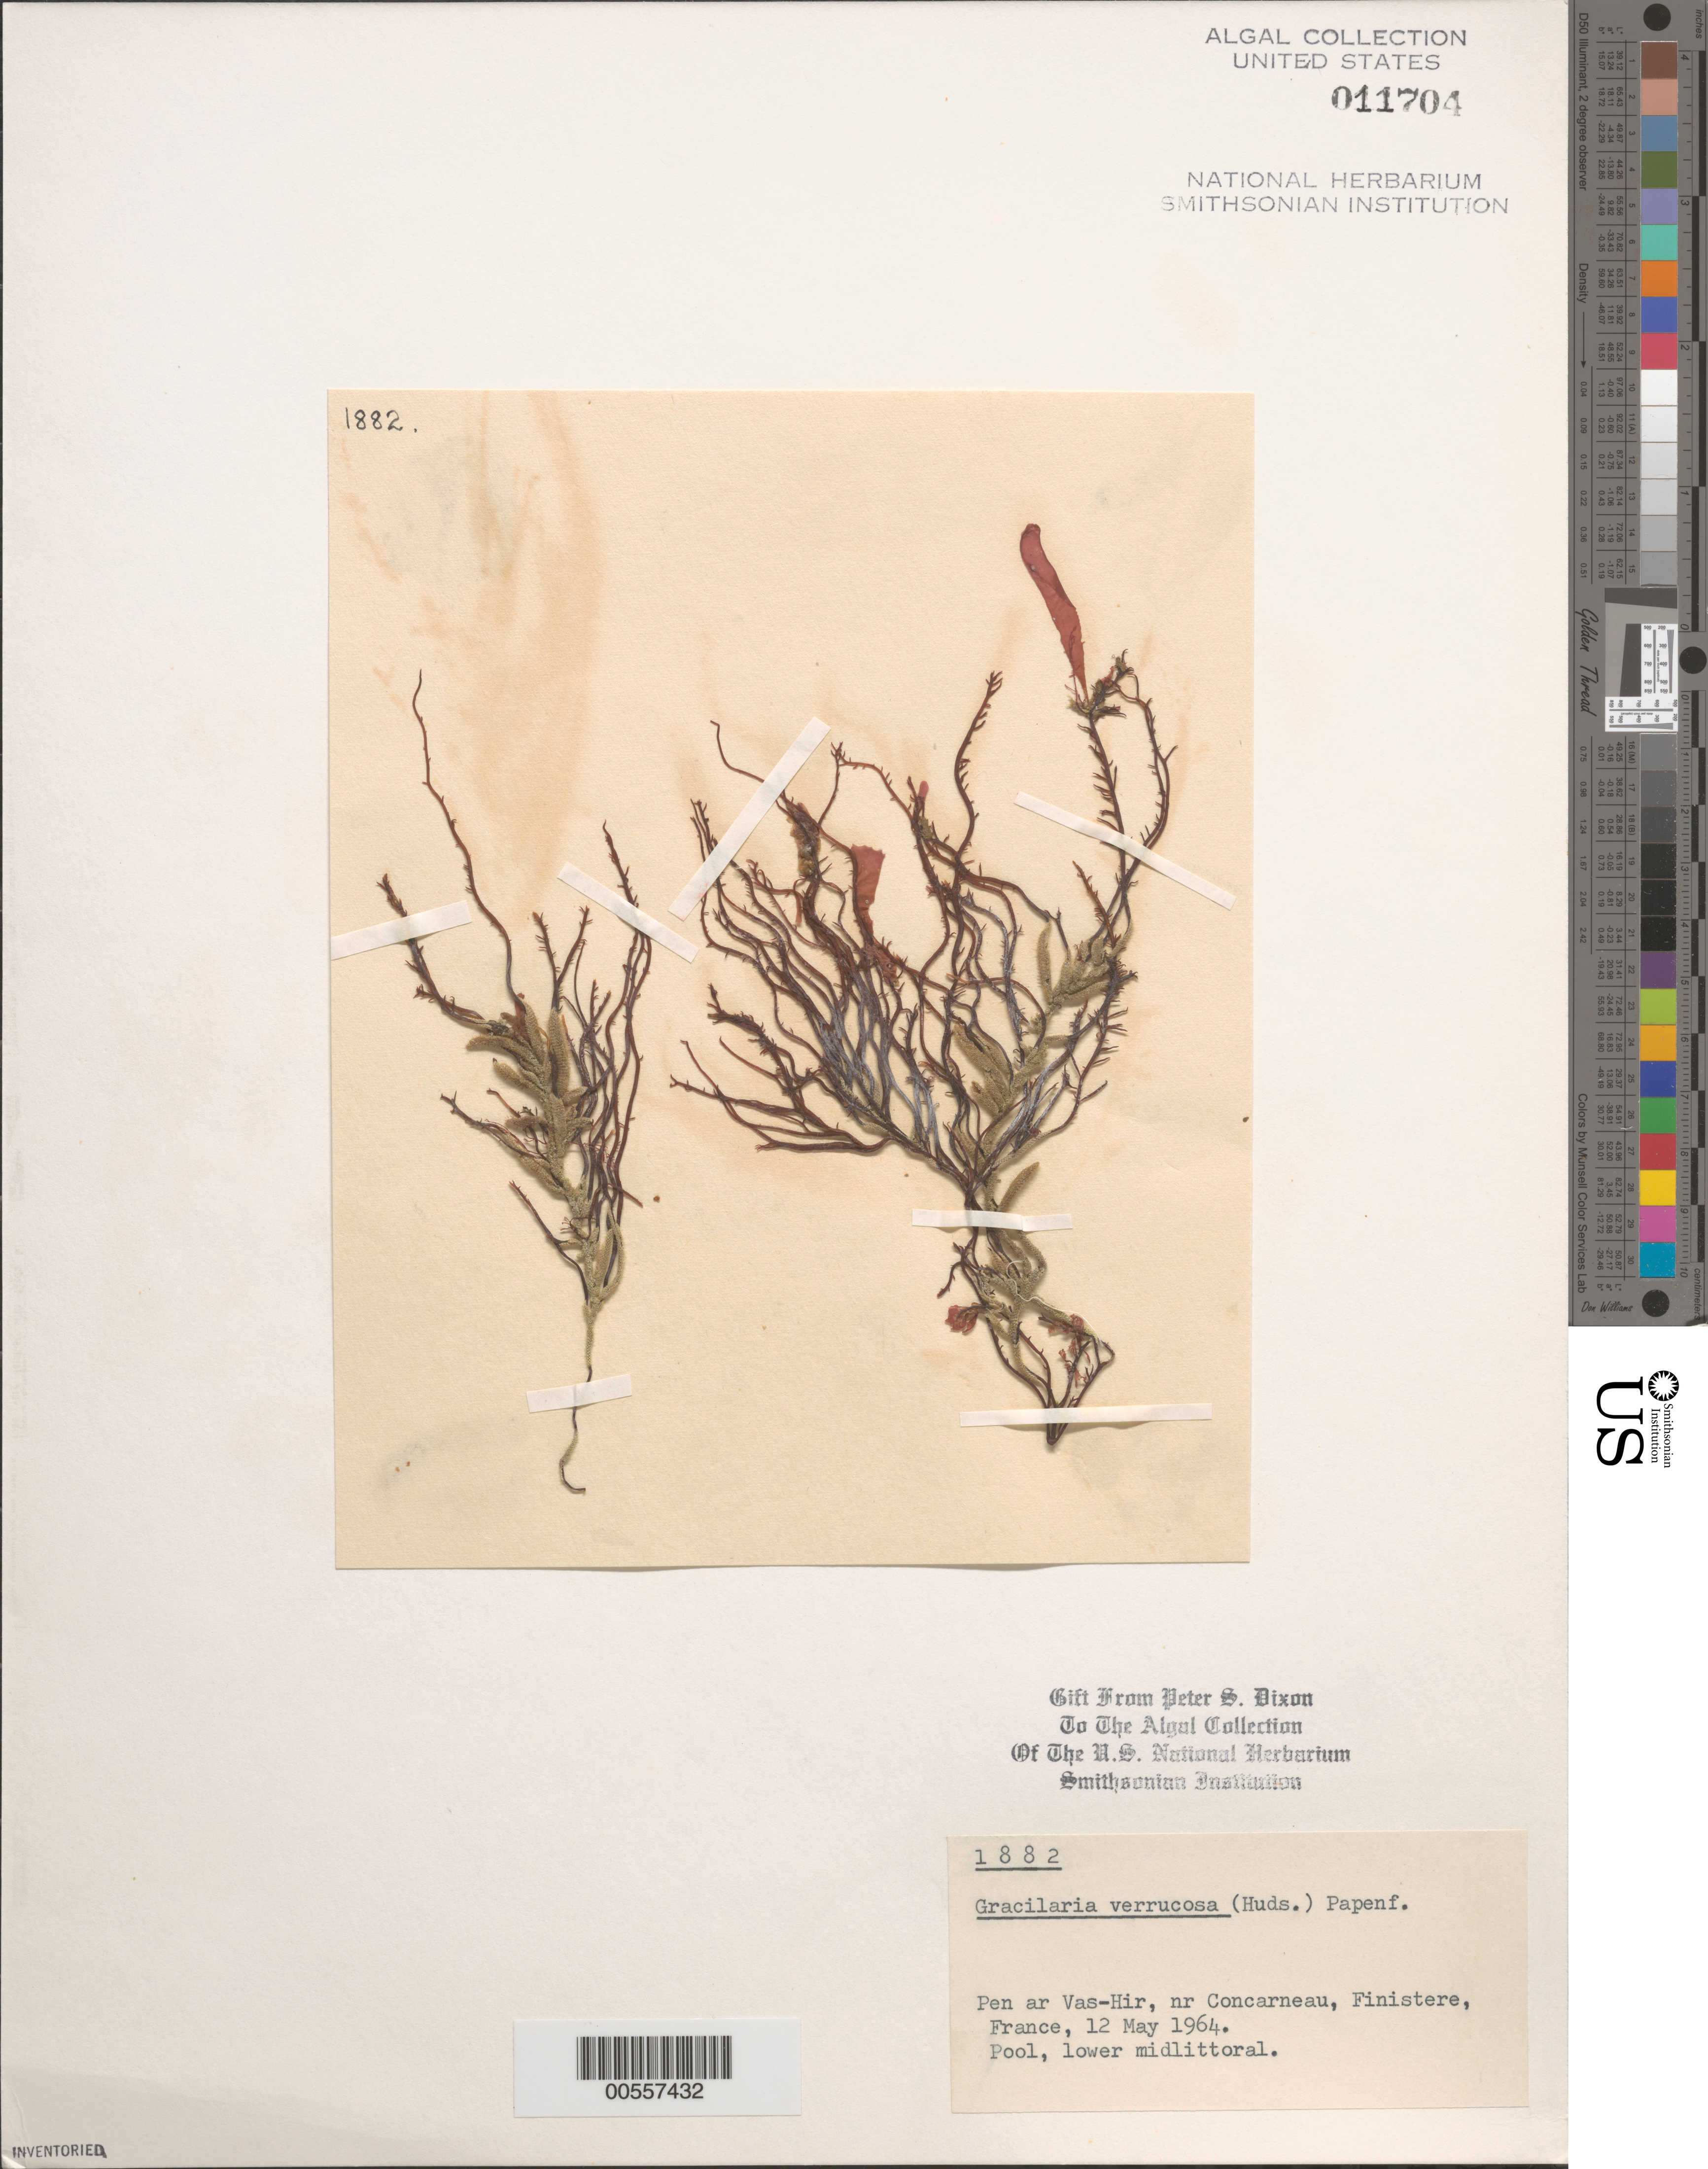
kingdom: Plantae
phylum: Rhodophyta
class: Florideophyceae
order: Gracilariales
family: Gracilariaceae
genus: Gracilariopsis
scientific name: Gracilariopsis longissima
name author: (S.G. Gmel.) Steentoft et al.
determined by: Algae name updating Project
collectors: P. S. Dixon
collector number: PSD 1882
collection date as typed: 12 May 1964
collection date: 1964-05-12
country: France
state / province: Bretagne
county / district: Finistère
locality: Pen ar vas-hir, near concarneau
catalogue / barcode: US 11704